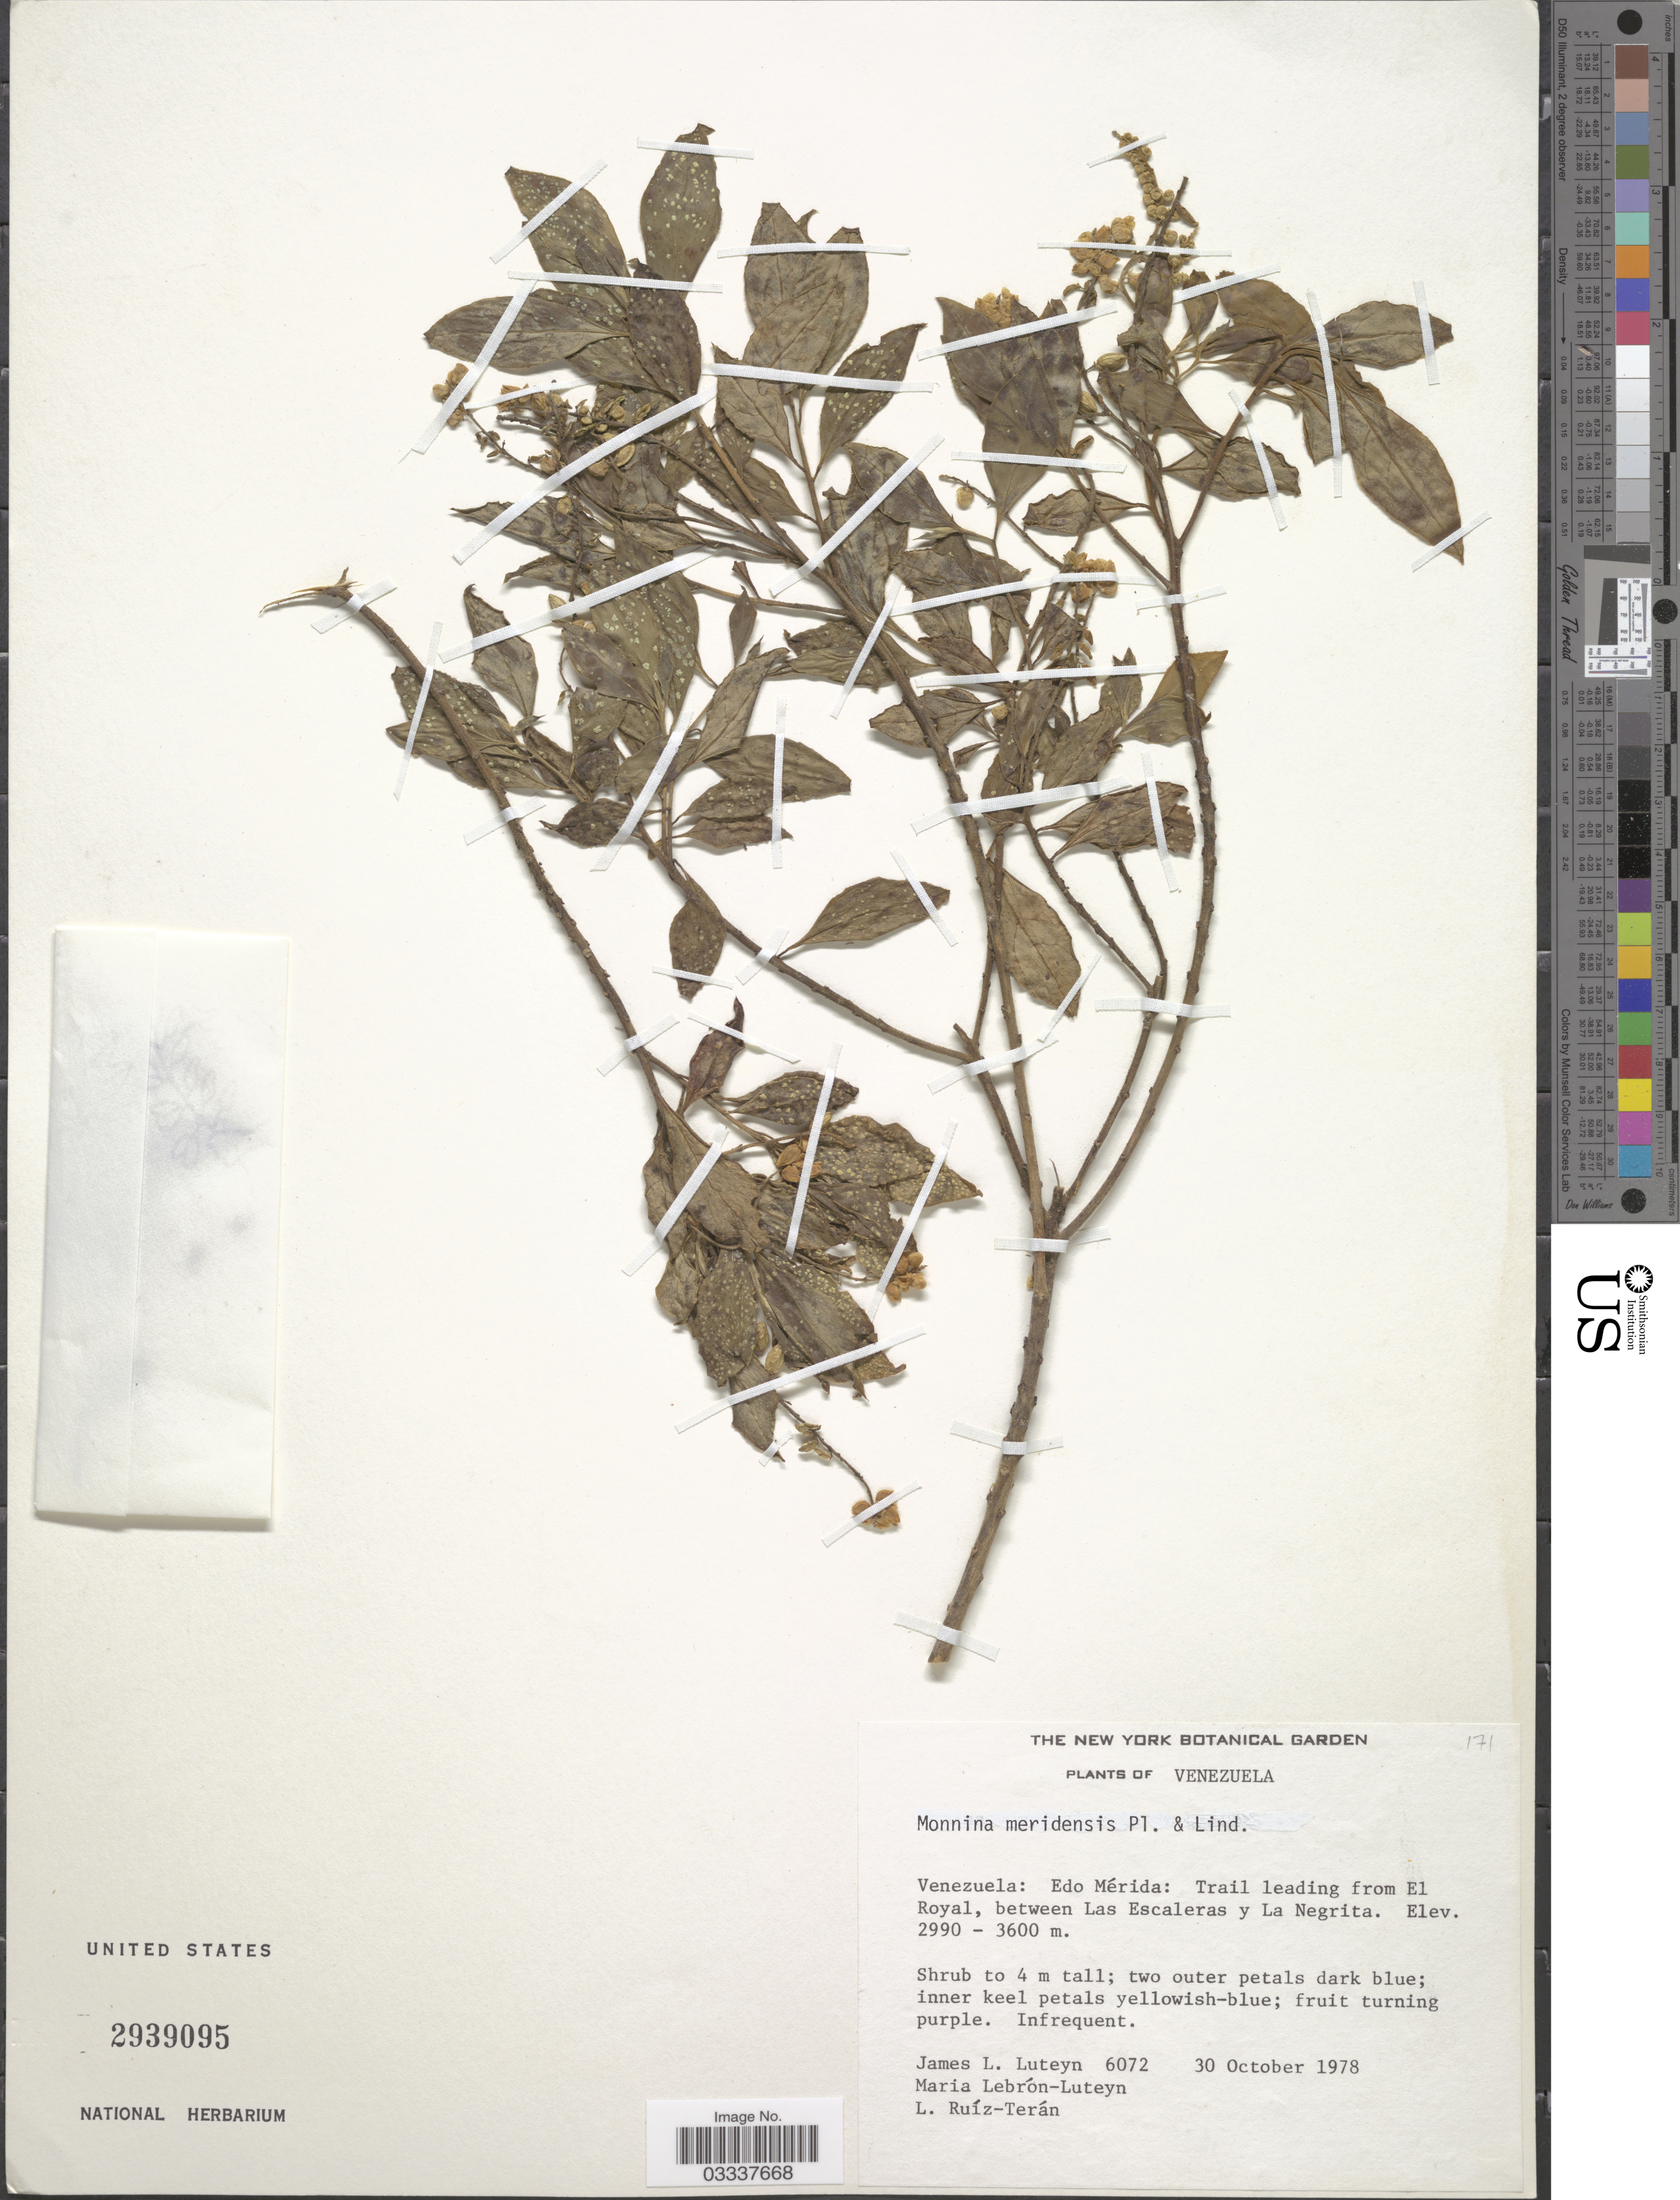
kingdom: Plantae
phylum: Tracheophyta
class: Magnoliopsida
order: Fabales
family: Polygalaceae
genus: Monnina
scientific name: Monnina meridensis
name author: Planch. & B.L. Linden ex Wedd.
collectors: J. Luteyn, M. L. Lebrón-Luteyn & L. E. Ruíz-Terán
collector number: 6072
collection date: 1978-10-30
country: Venezuela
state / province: Mérida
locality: Trail leading from El Royal, between Las Escaleras y La Negrita.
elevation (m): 2990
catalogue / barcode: US 2939095